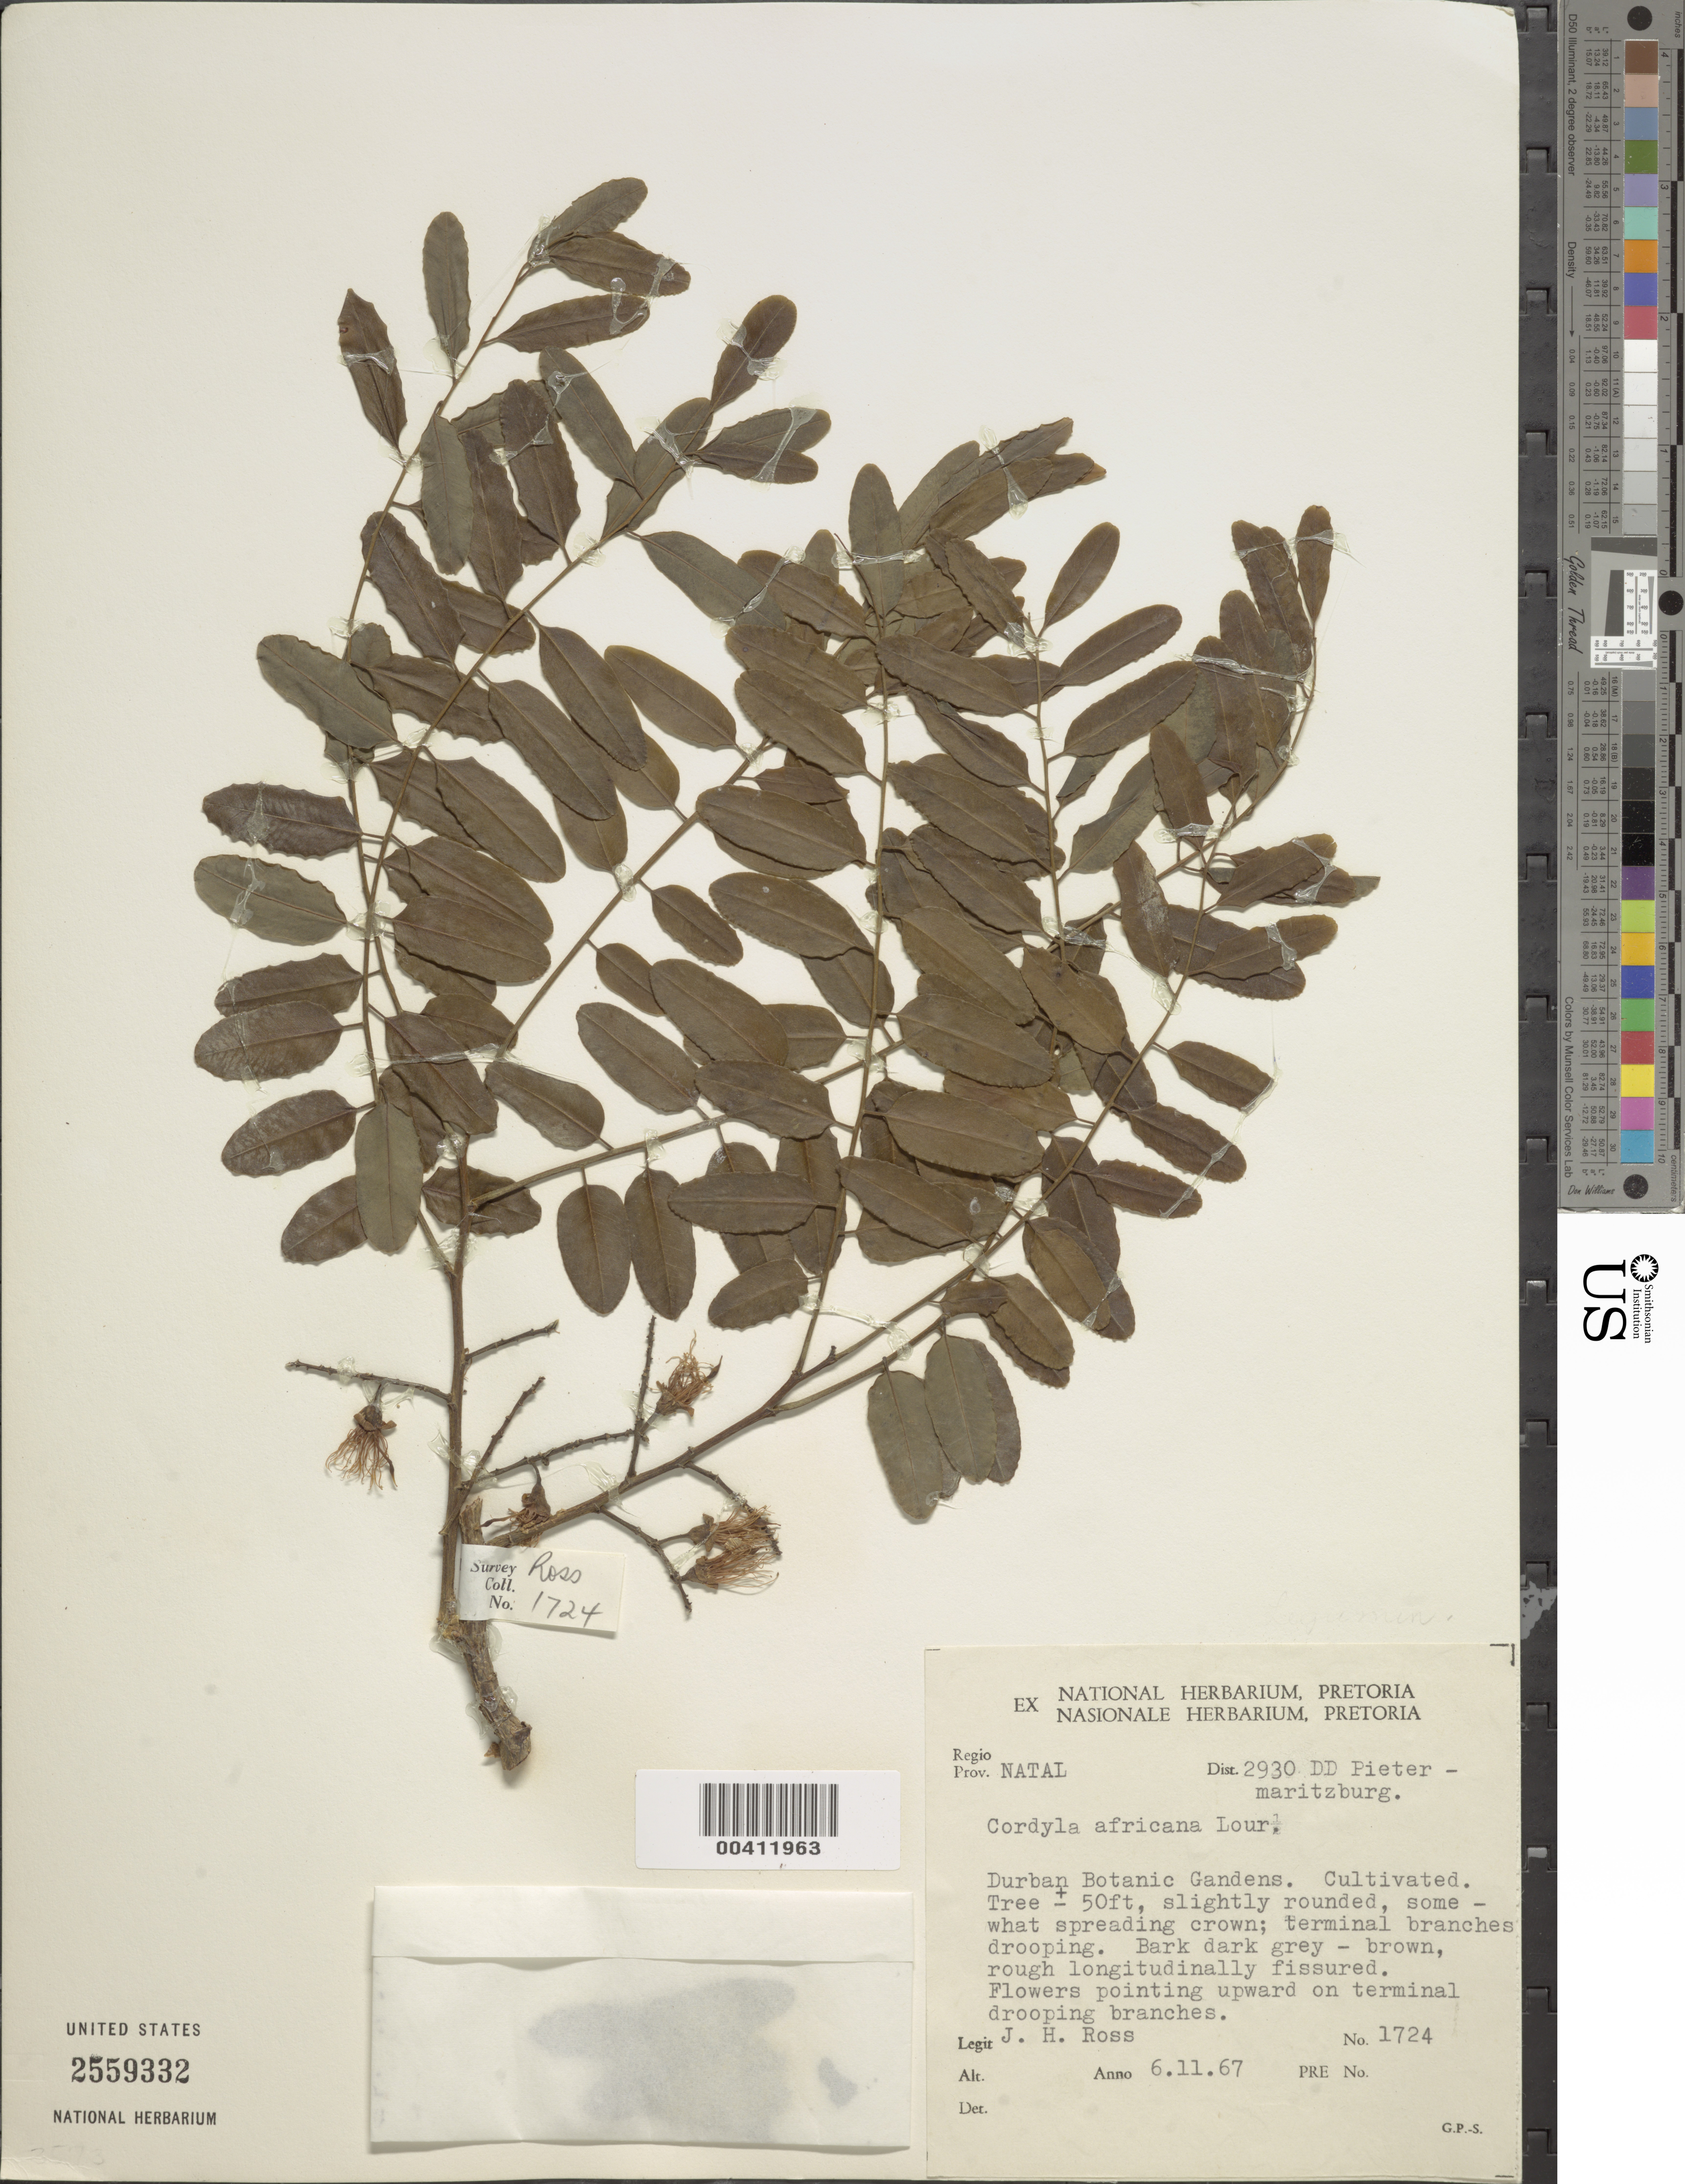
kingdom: Plantae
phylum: Tracheophyta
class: Magnoliopsida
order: Fabales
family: Fabaceae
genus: Cordyla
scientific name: Cordyla africana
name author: Lour.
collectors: J. H. Ross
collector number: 1724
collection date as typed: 06 Nov 1967 or 11 Jun 1967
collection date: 1967-06-11 or 1967-11-06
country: South Africa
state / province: KwaZulu-Natal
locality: Durban botanic gardens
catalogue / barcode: US 2559332